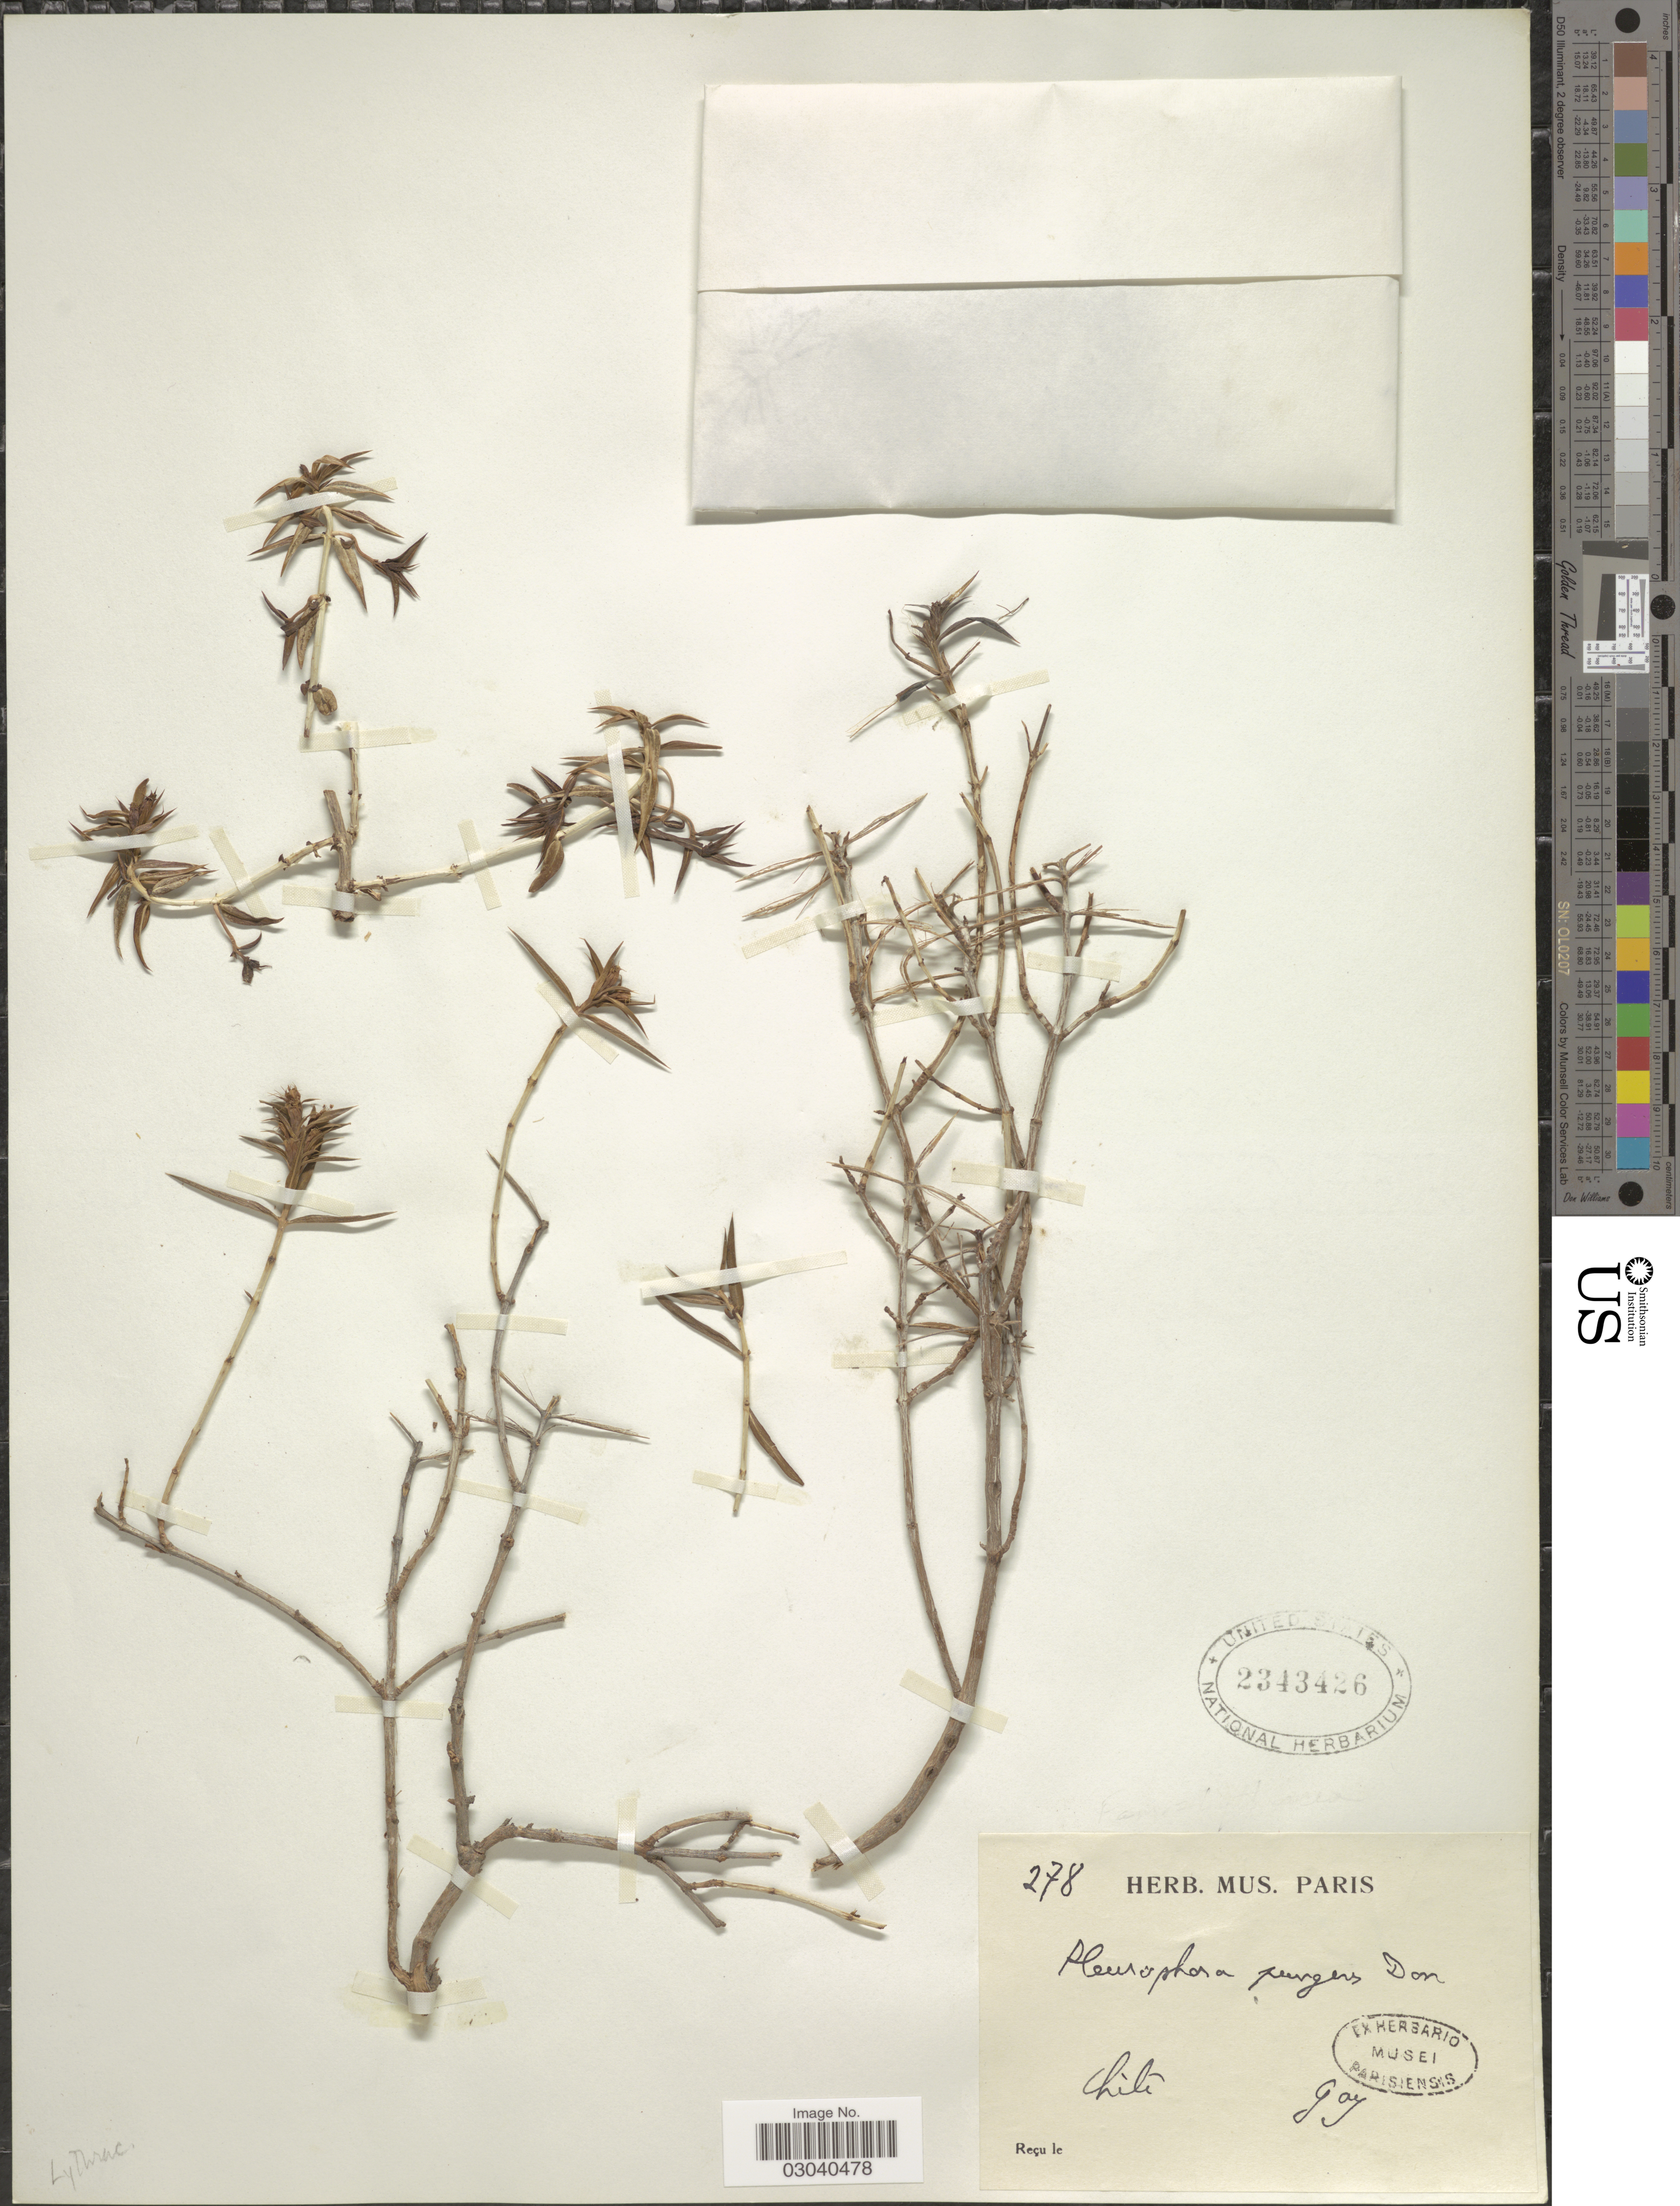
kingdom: Plantae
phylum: Tracheophyta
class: Magnoliopsida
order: Myrtales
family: Lythraceae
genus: Pleurophora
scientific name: Pleurophora pungens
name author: D. Don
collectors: -- Gay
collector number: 278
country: Chile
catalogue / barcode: US 2343426